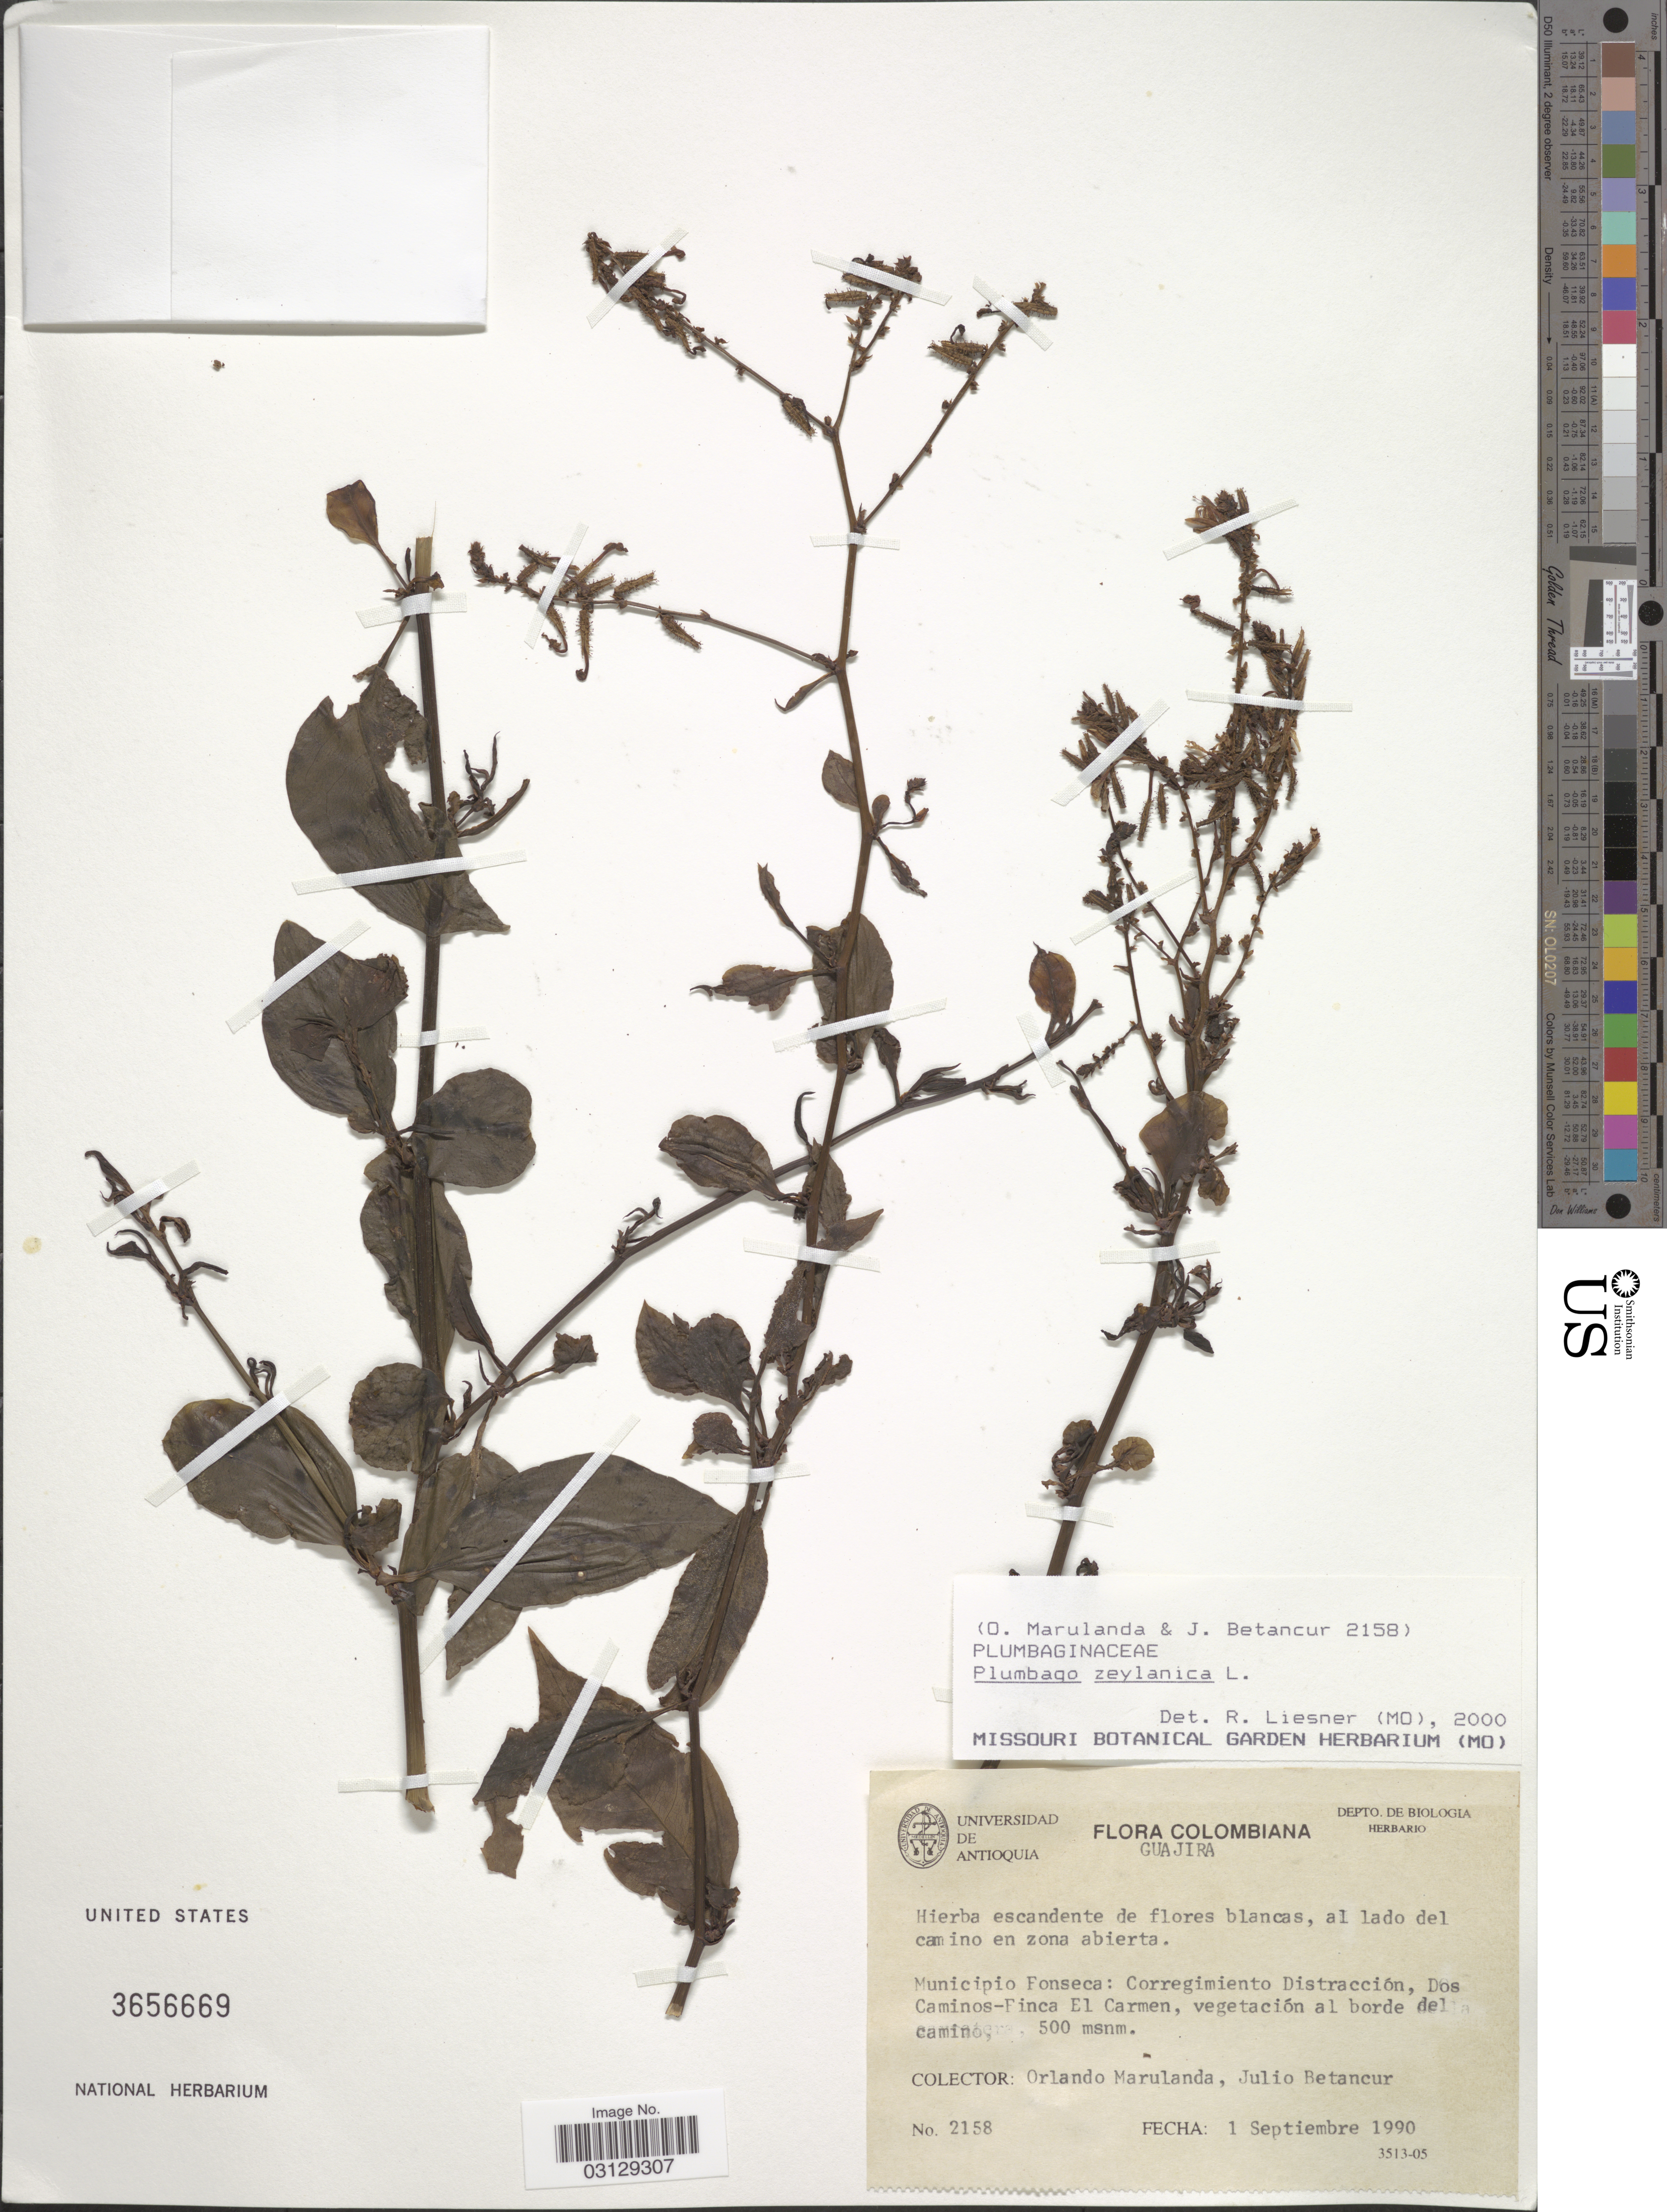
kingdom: Plantae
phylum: Tracheophyta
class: Magnoliopsida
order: Caryophyllales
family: Plumbaginaceae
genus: Plumbago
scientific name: Plumbago zeylanica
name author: L.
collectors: O. Marulanda & J. Betancur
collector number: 2158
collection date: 1990-09-01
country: Colombia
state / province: La Guajira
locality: Municipio Fonseca: Corregimiento Distracción, Dos Caminos-Finca El Carmen.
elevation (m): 500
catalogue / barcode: US 3656669